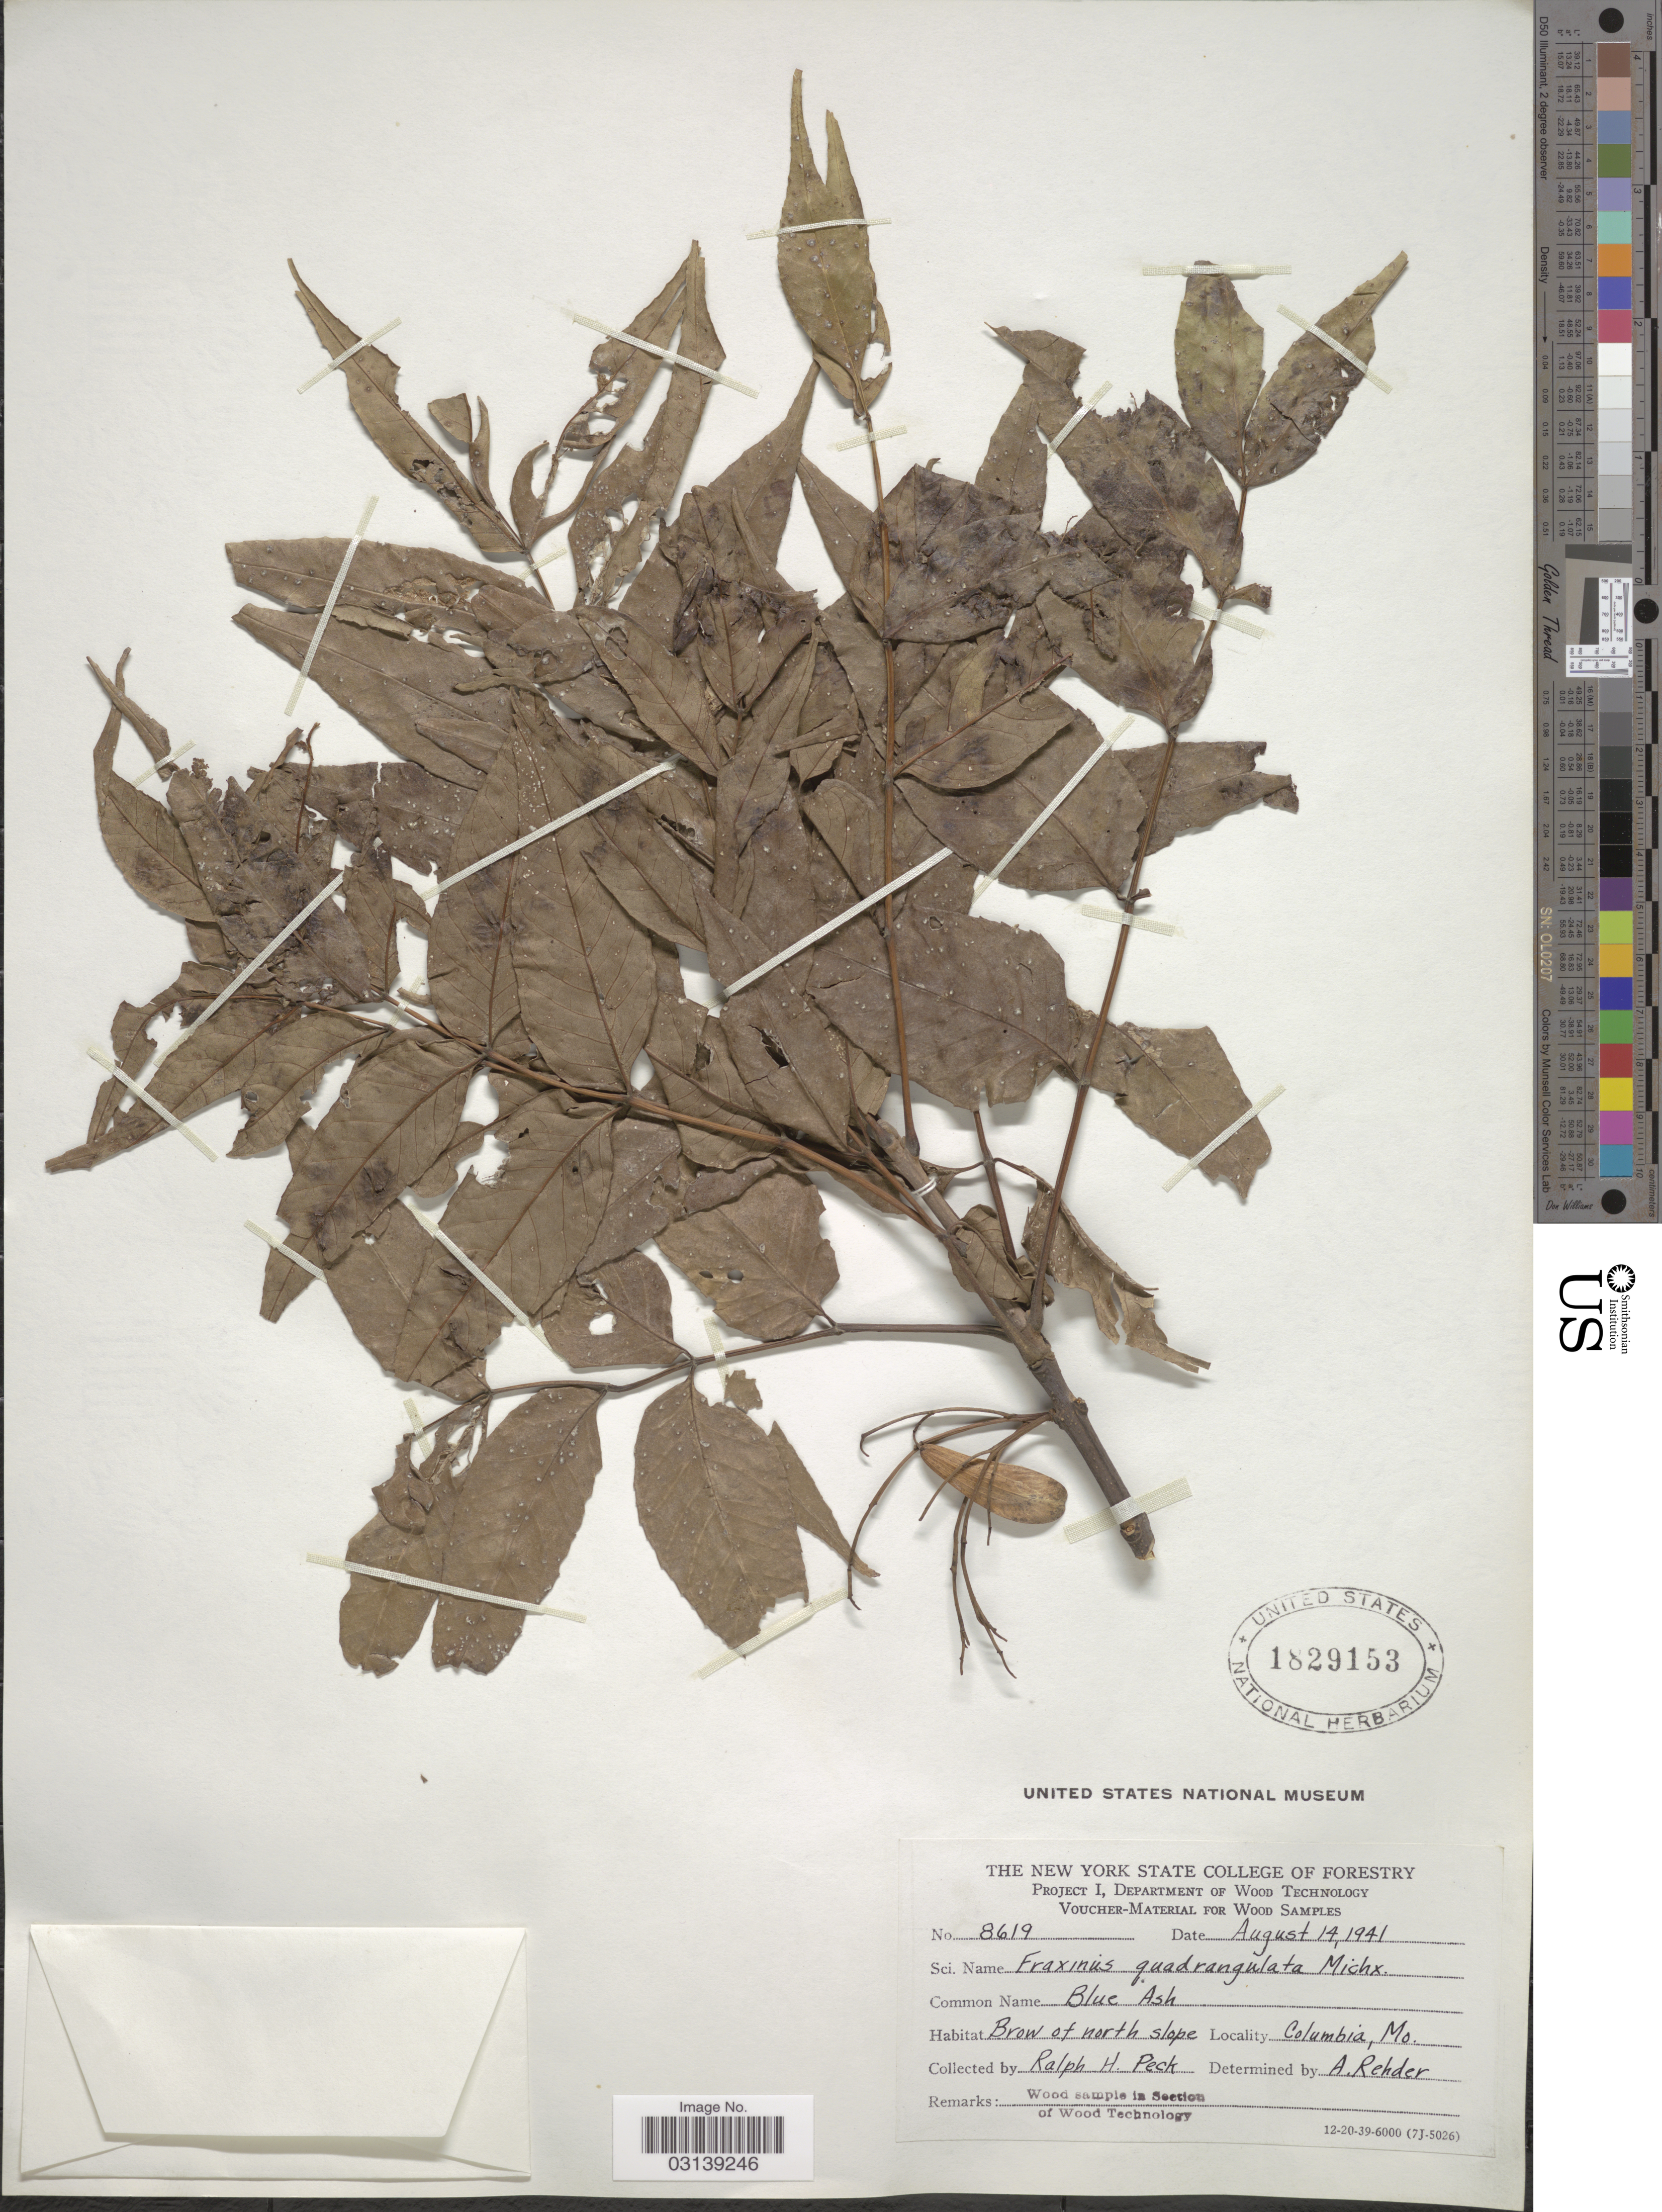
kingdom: Plantae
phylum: Tracheophyta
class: Magnoliopsida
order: Lamiales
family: Oleaceae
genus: Fraxinus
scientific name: Fraxinus quadrangulata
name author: Michx.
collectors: R. Peck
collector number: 8619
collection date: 1941-08-14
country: United States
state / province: Missouri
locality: Brow of north slope, Columbia, Mo.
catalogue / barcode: US 1829153